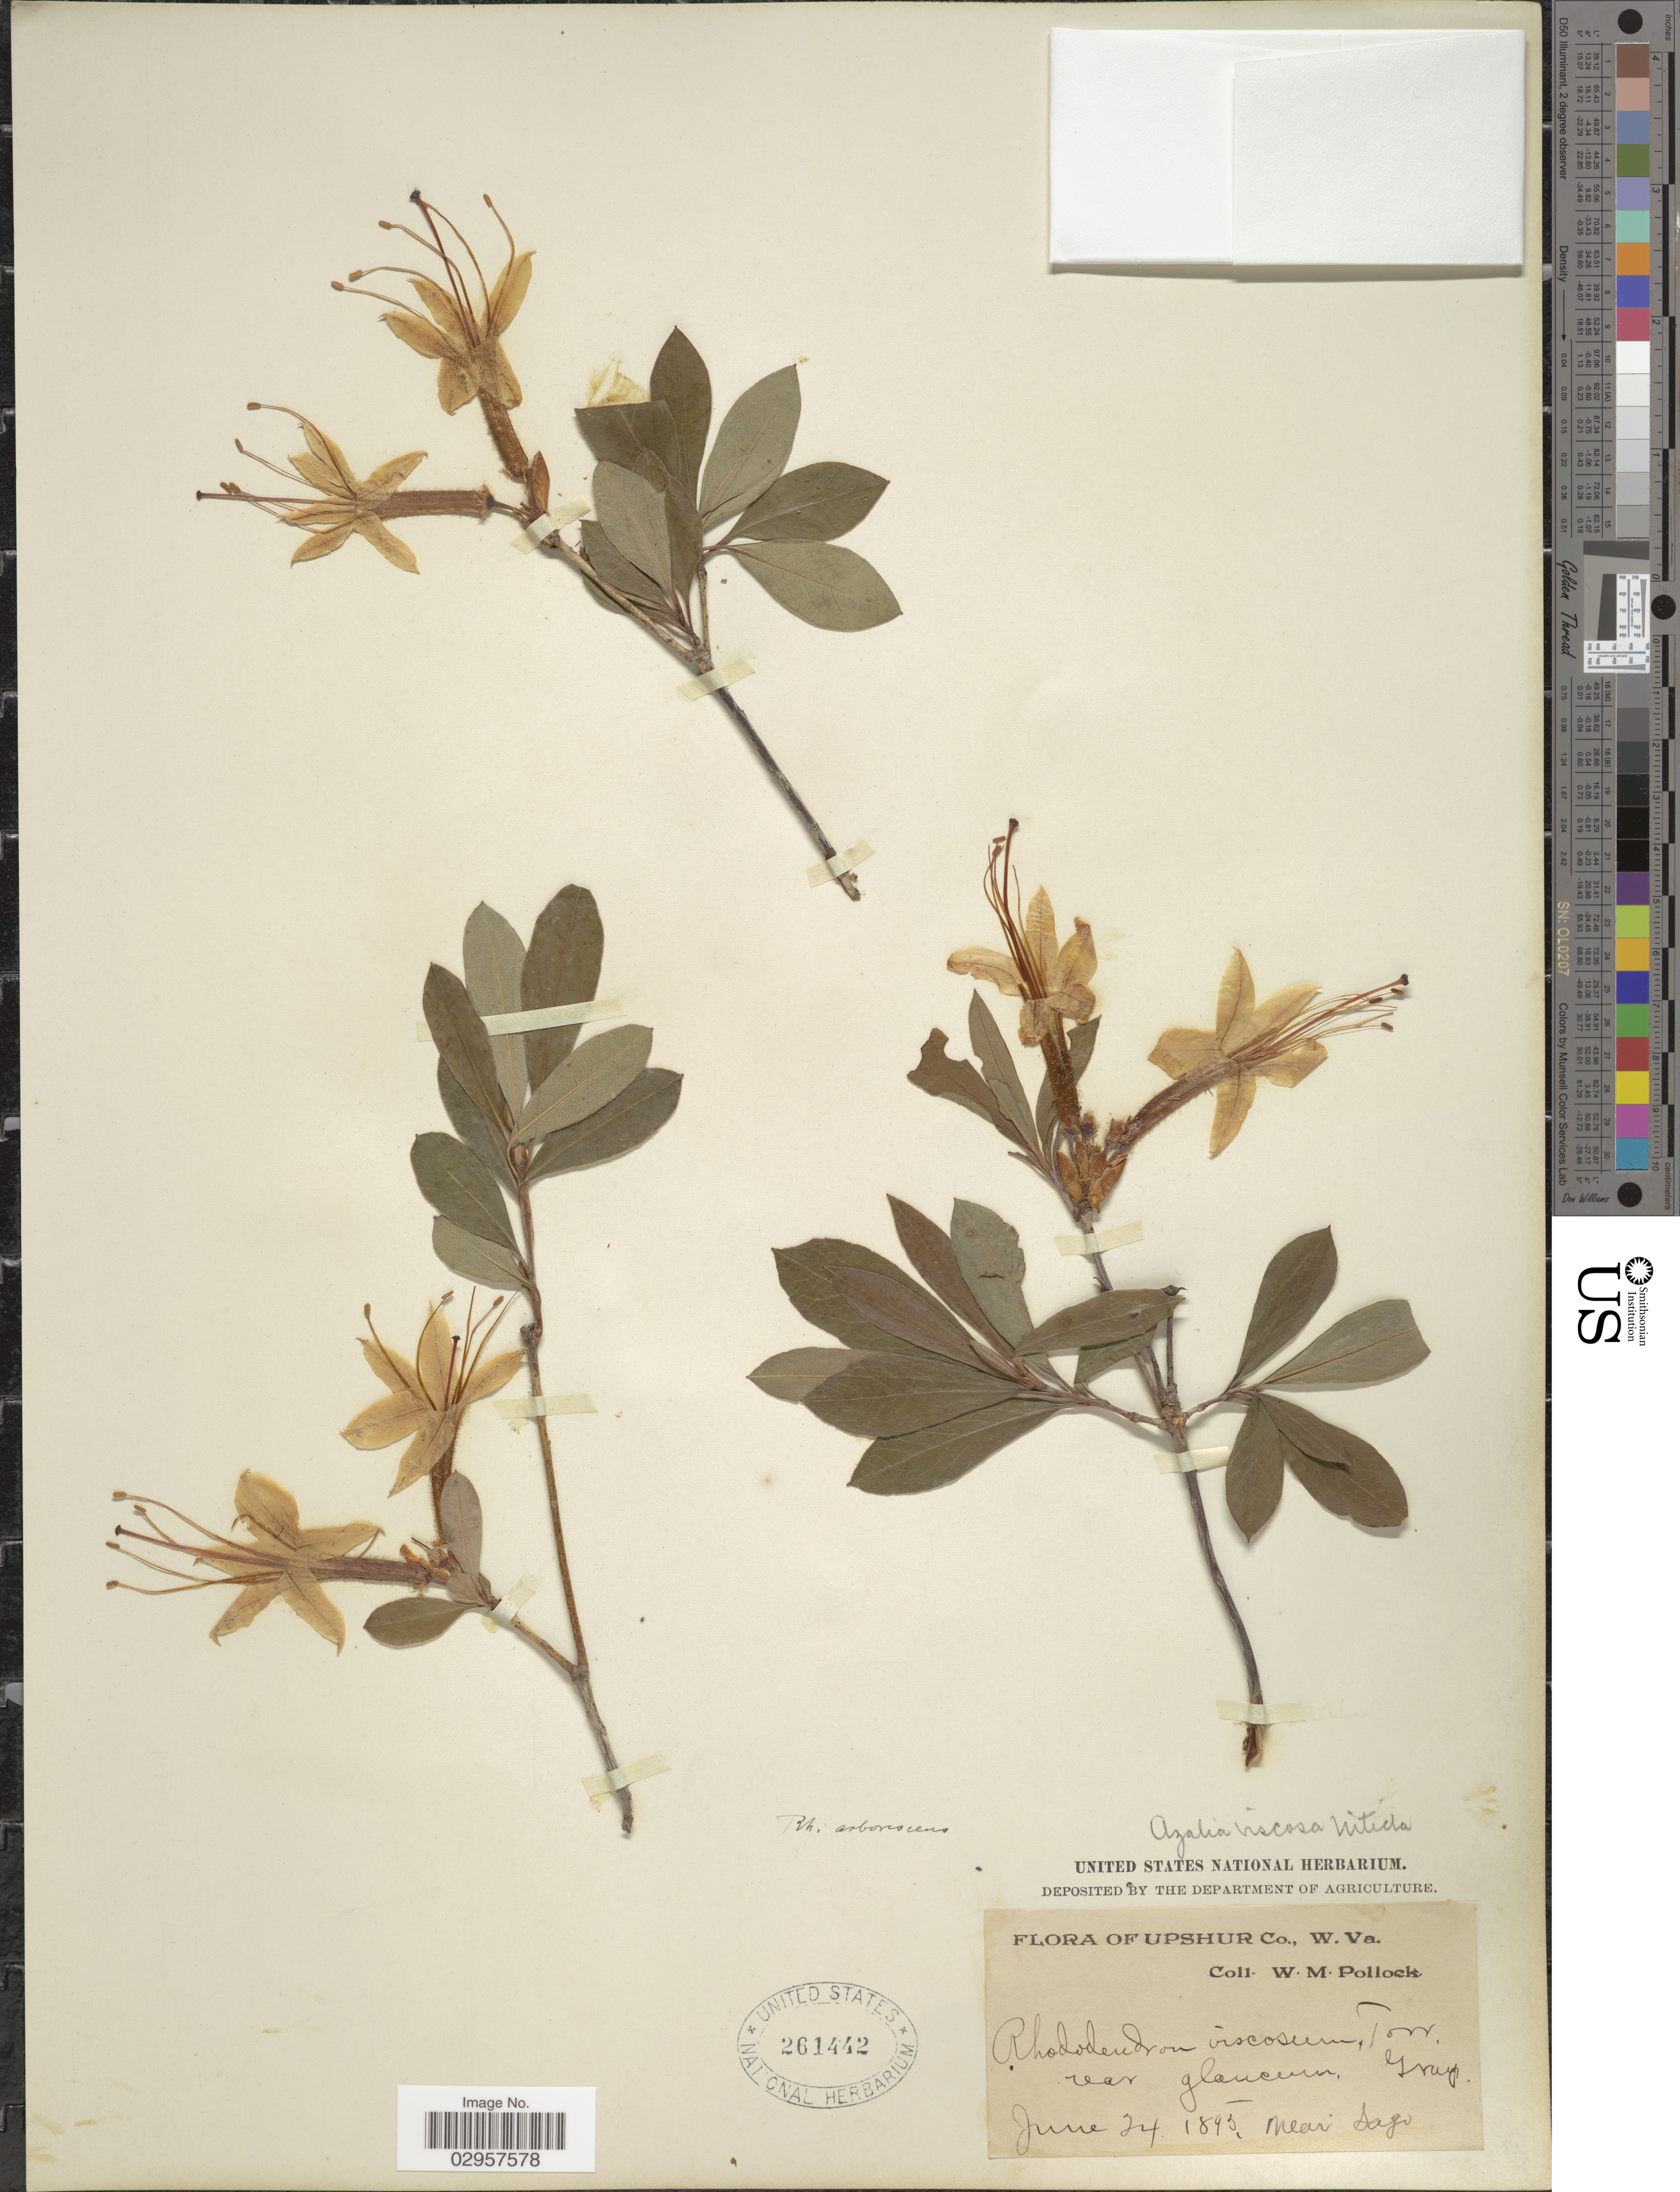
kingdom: Plantae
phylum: Tracheophyta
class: Magnoliopsida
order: Ericales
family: Ericaceae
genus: Rhododendron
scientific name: Rhododendron arborescens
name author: (Pursh) Torr.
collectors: W. M. Pollock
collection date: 1895-06-24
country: United States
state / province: West Virginia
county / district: Upshur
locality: Near Sago.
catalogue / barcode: US 261442